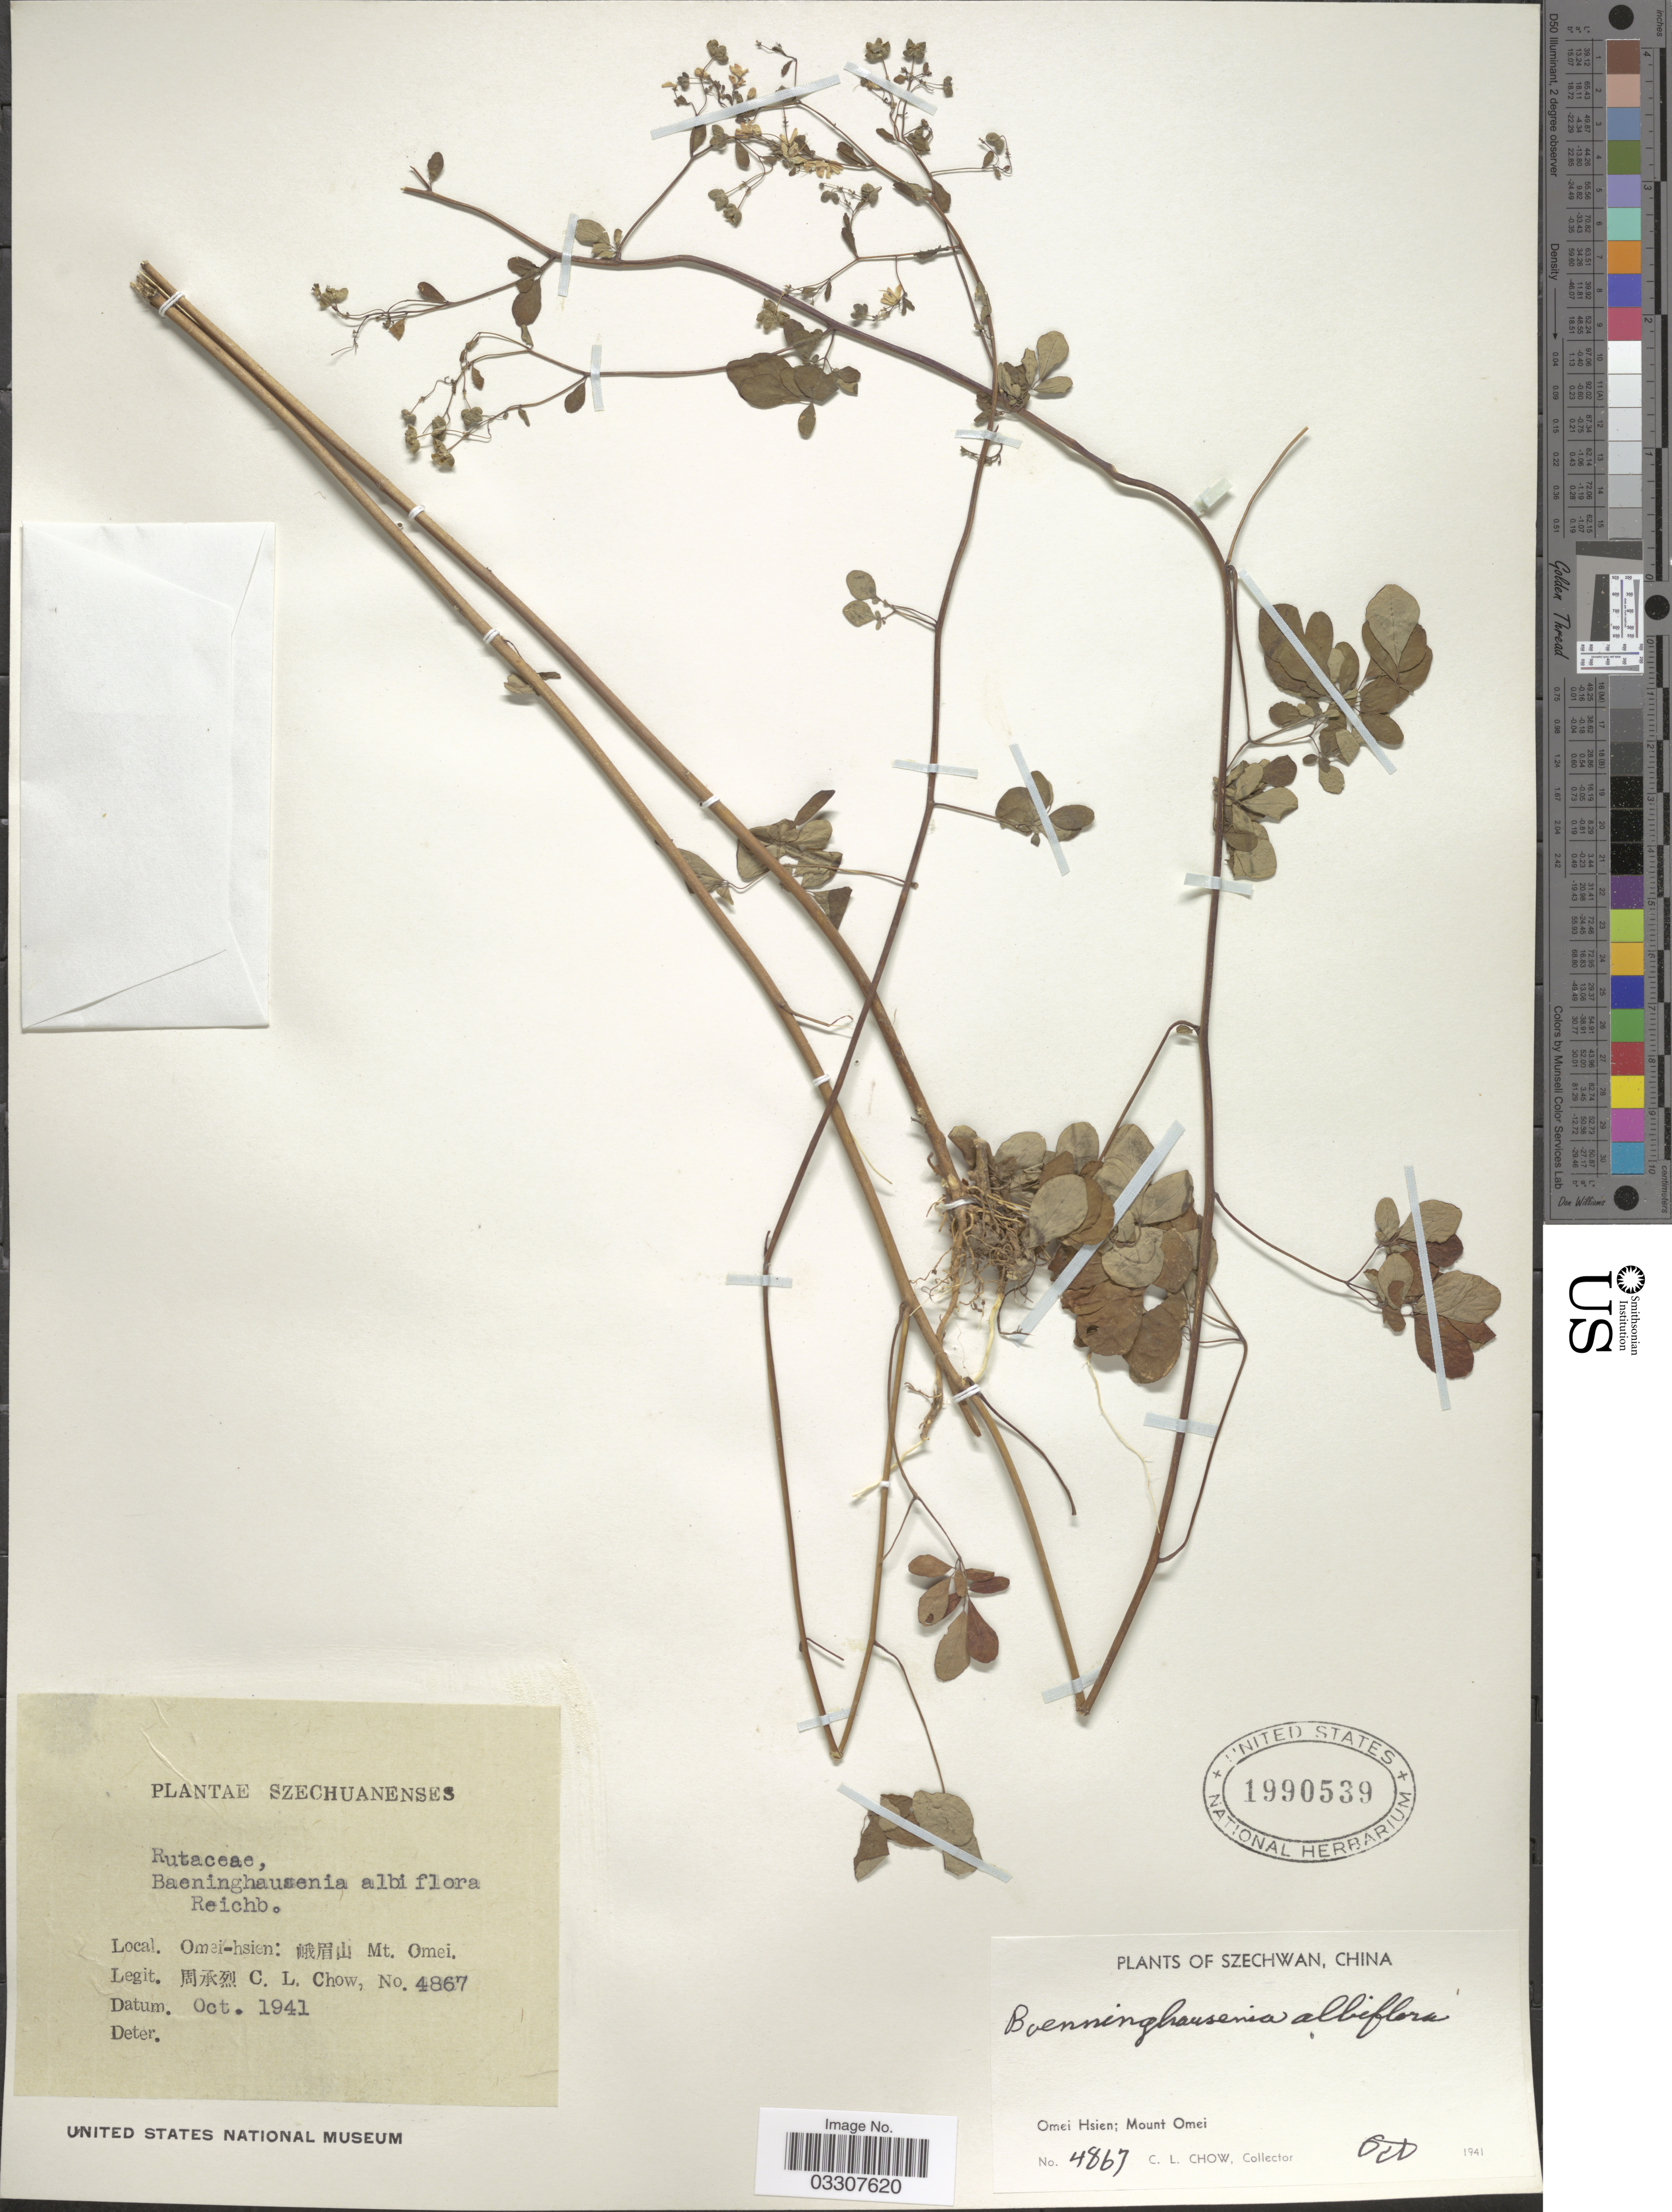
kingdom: Plantae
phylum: Tracheophyta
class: Magnoliopsida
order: Sapindales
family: Rutaceae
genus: Boenninghausenia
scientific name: Boenninghausenia albiflora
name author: (Hook.) Meisn.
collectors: C. Chow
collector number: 4867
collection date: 1941-10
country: China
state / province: Sichuan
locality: Szechwan. Omei Hsien: Mount Omei.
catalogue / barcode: US 1990539